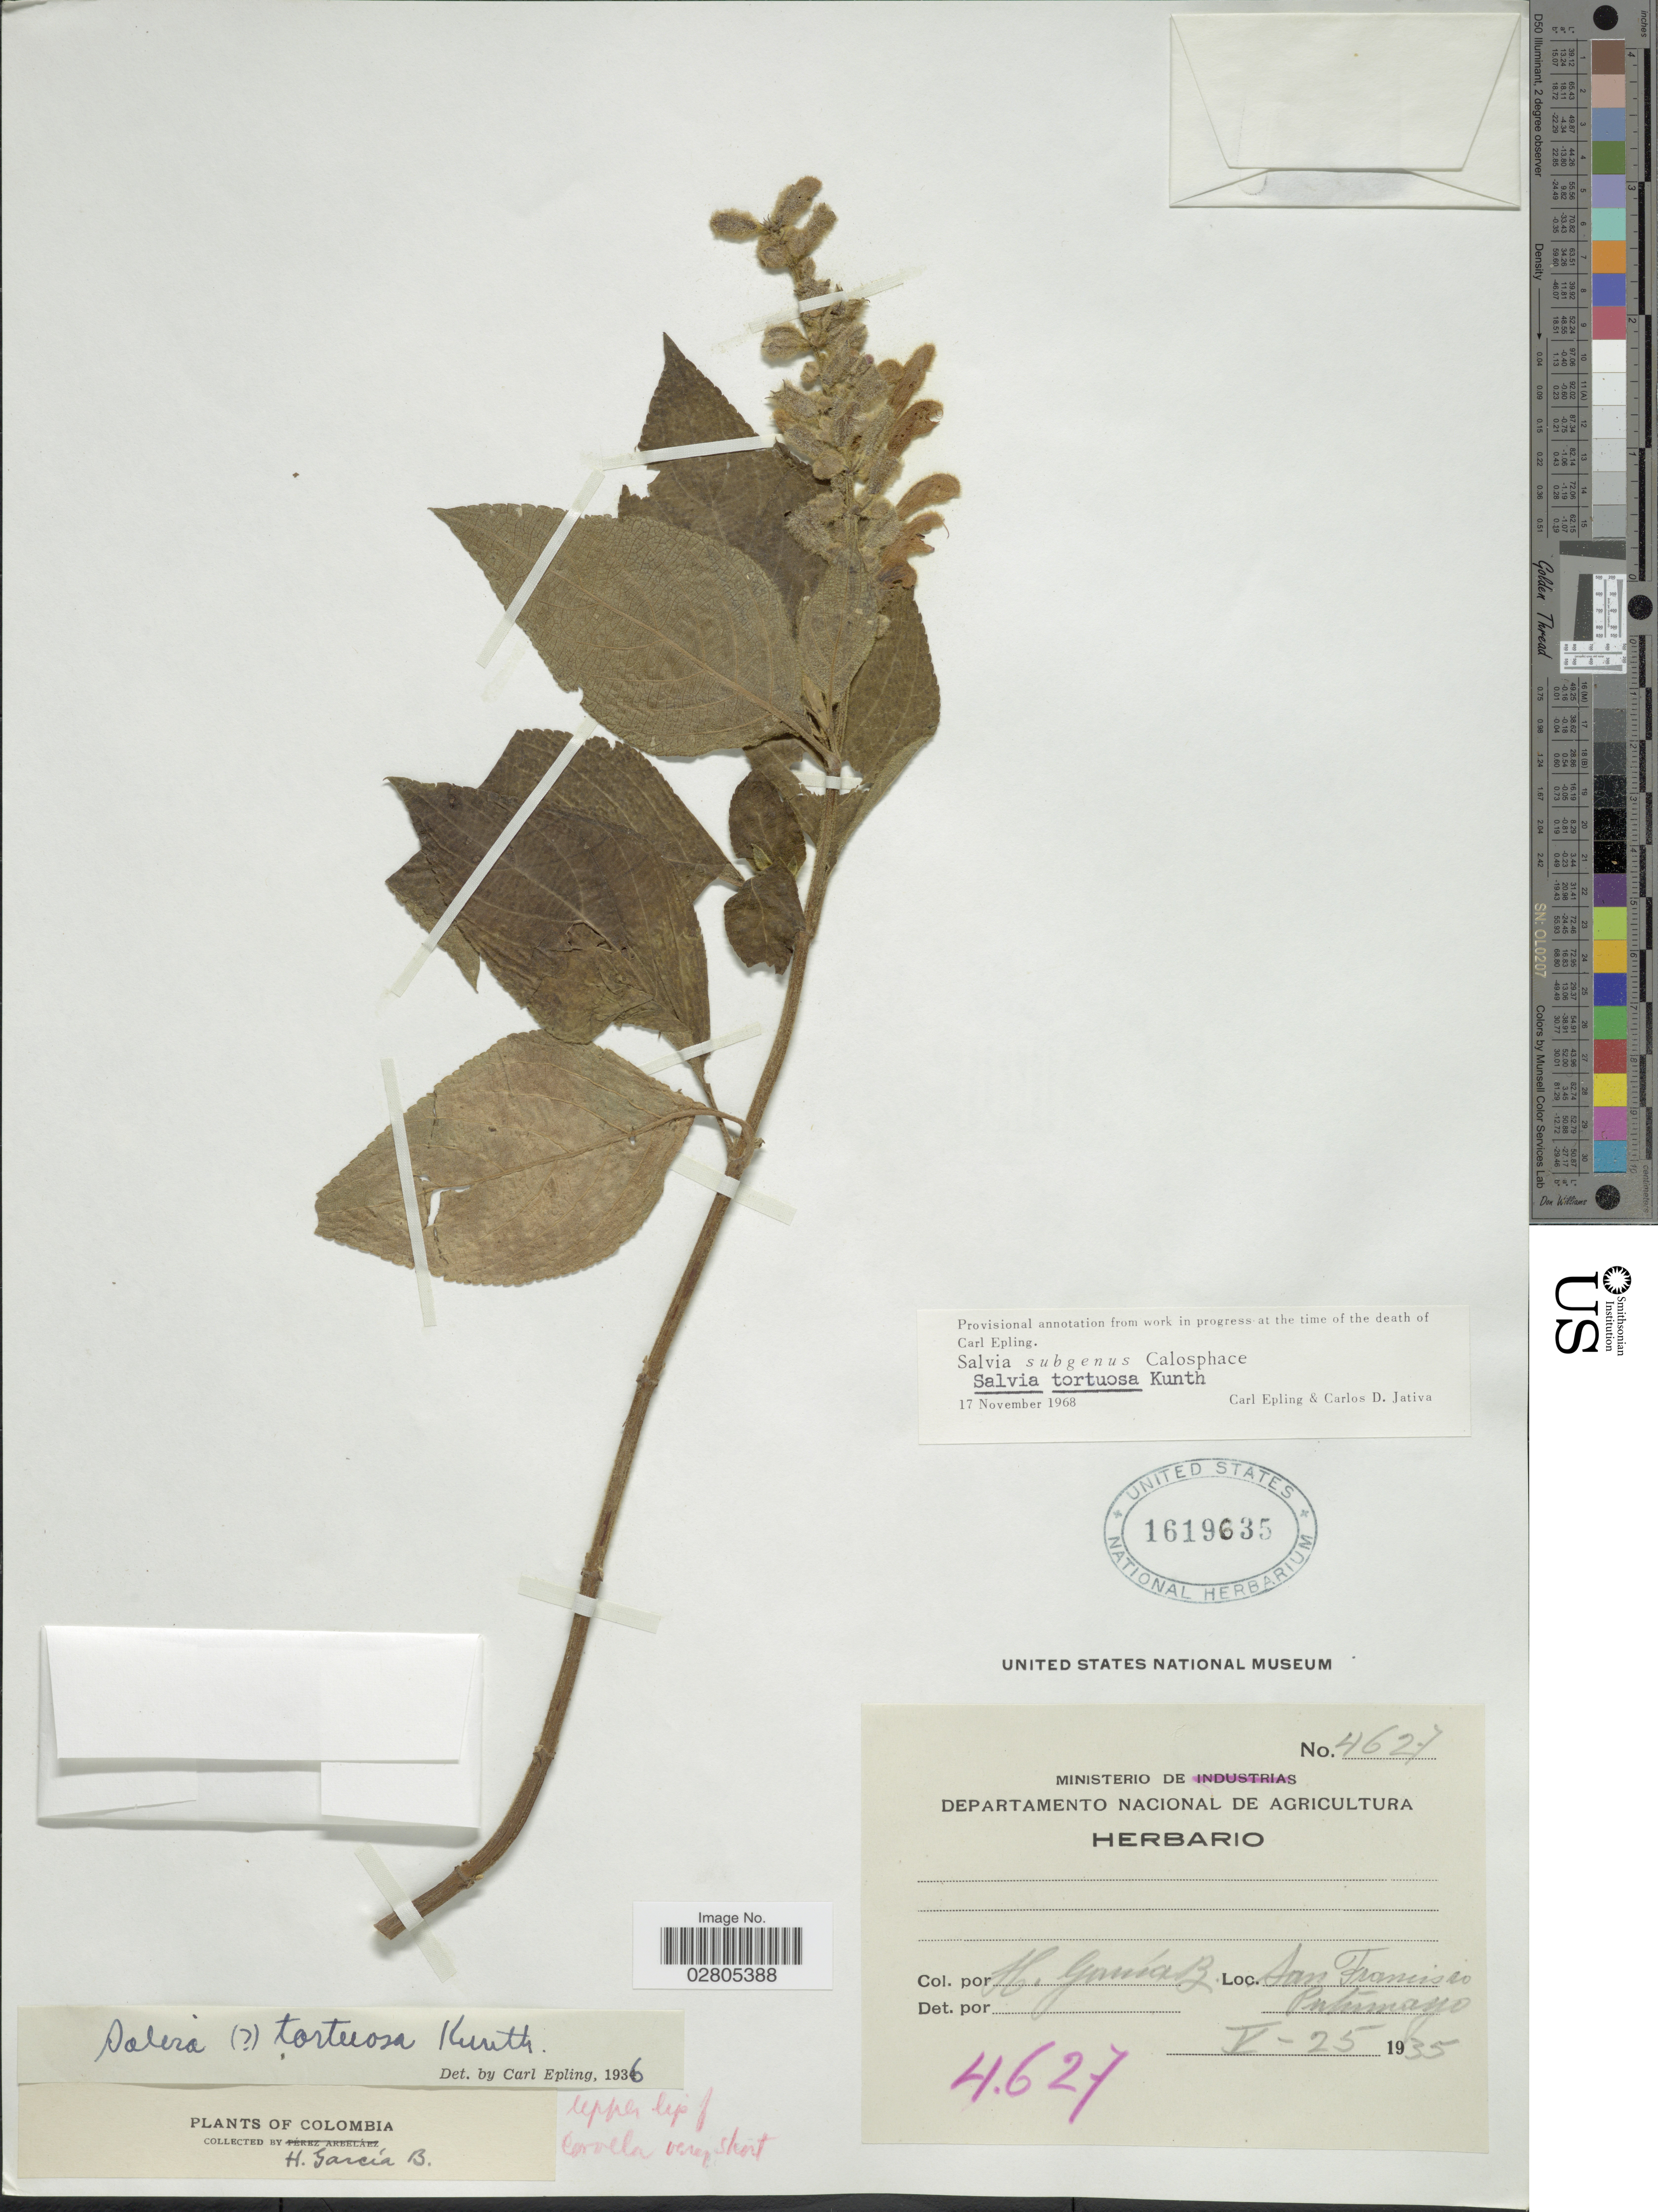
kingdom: Plantae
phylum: Tracheophyta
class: Magnoliopsida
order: Lamiales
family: Lamiaceae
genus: Salvia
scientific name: Salvia tortuosa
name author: Kunth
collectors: H. García Barriga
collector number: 4627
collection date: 1935-05-25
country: Colombia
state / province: Putumayo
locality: San Francisco.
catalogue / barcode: US 1619635